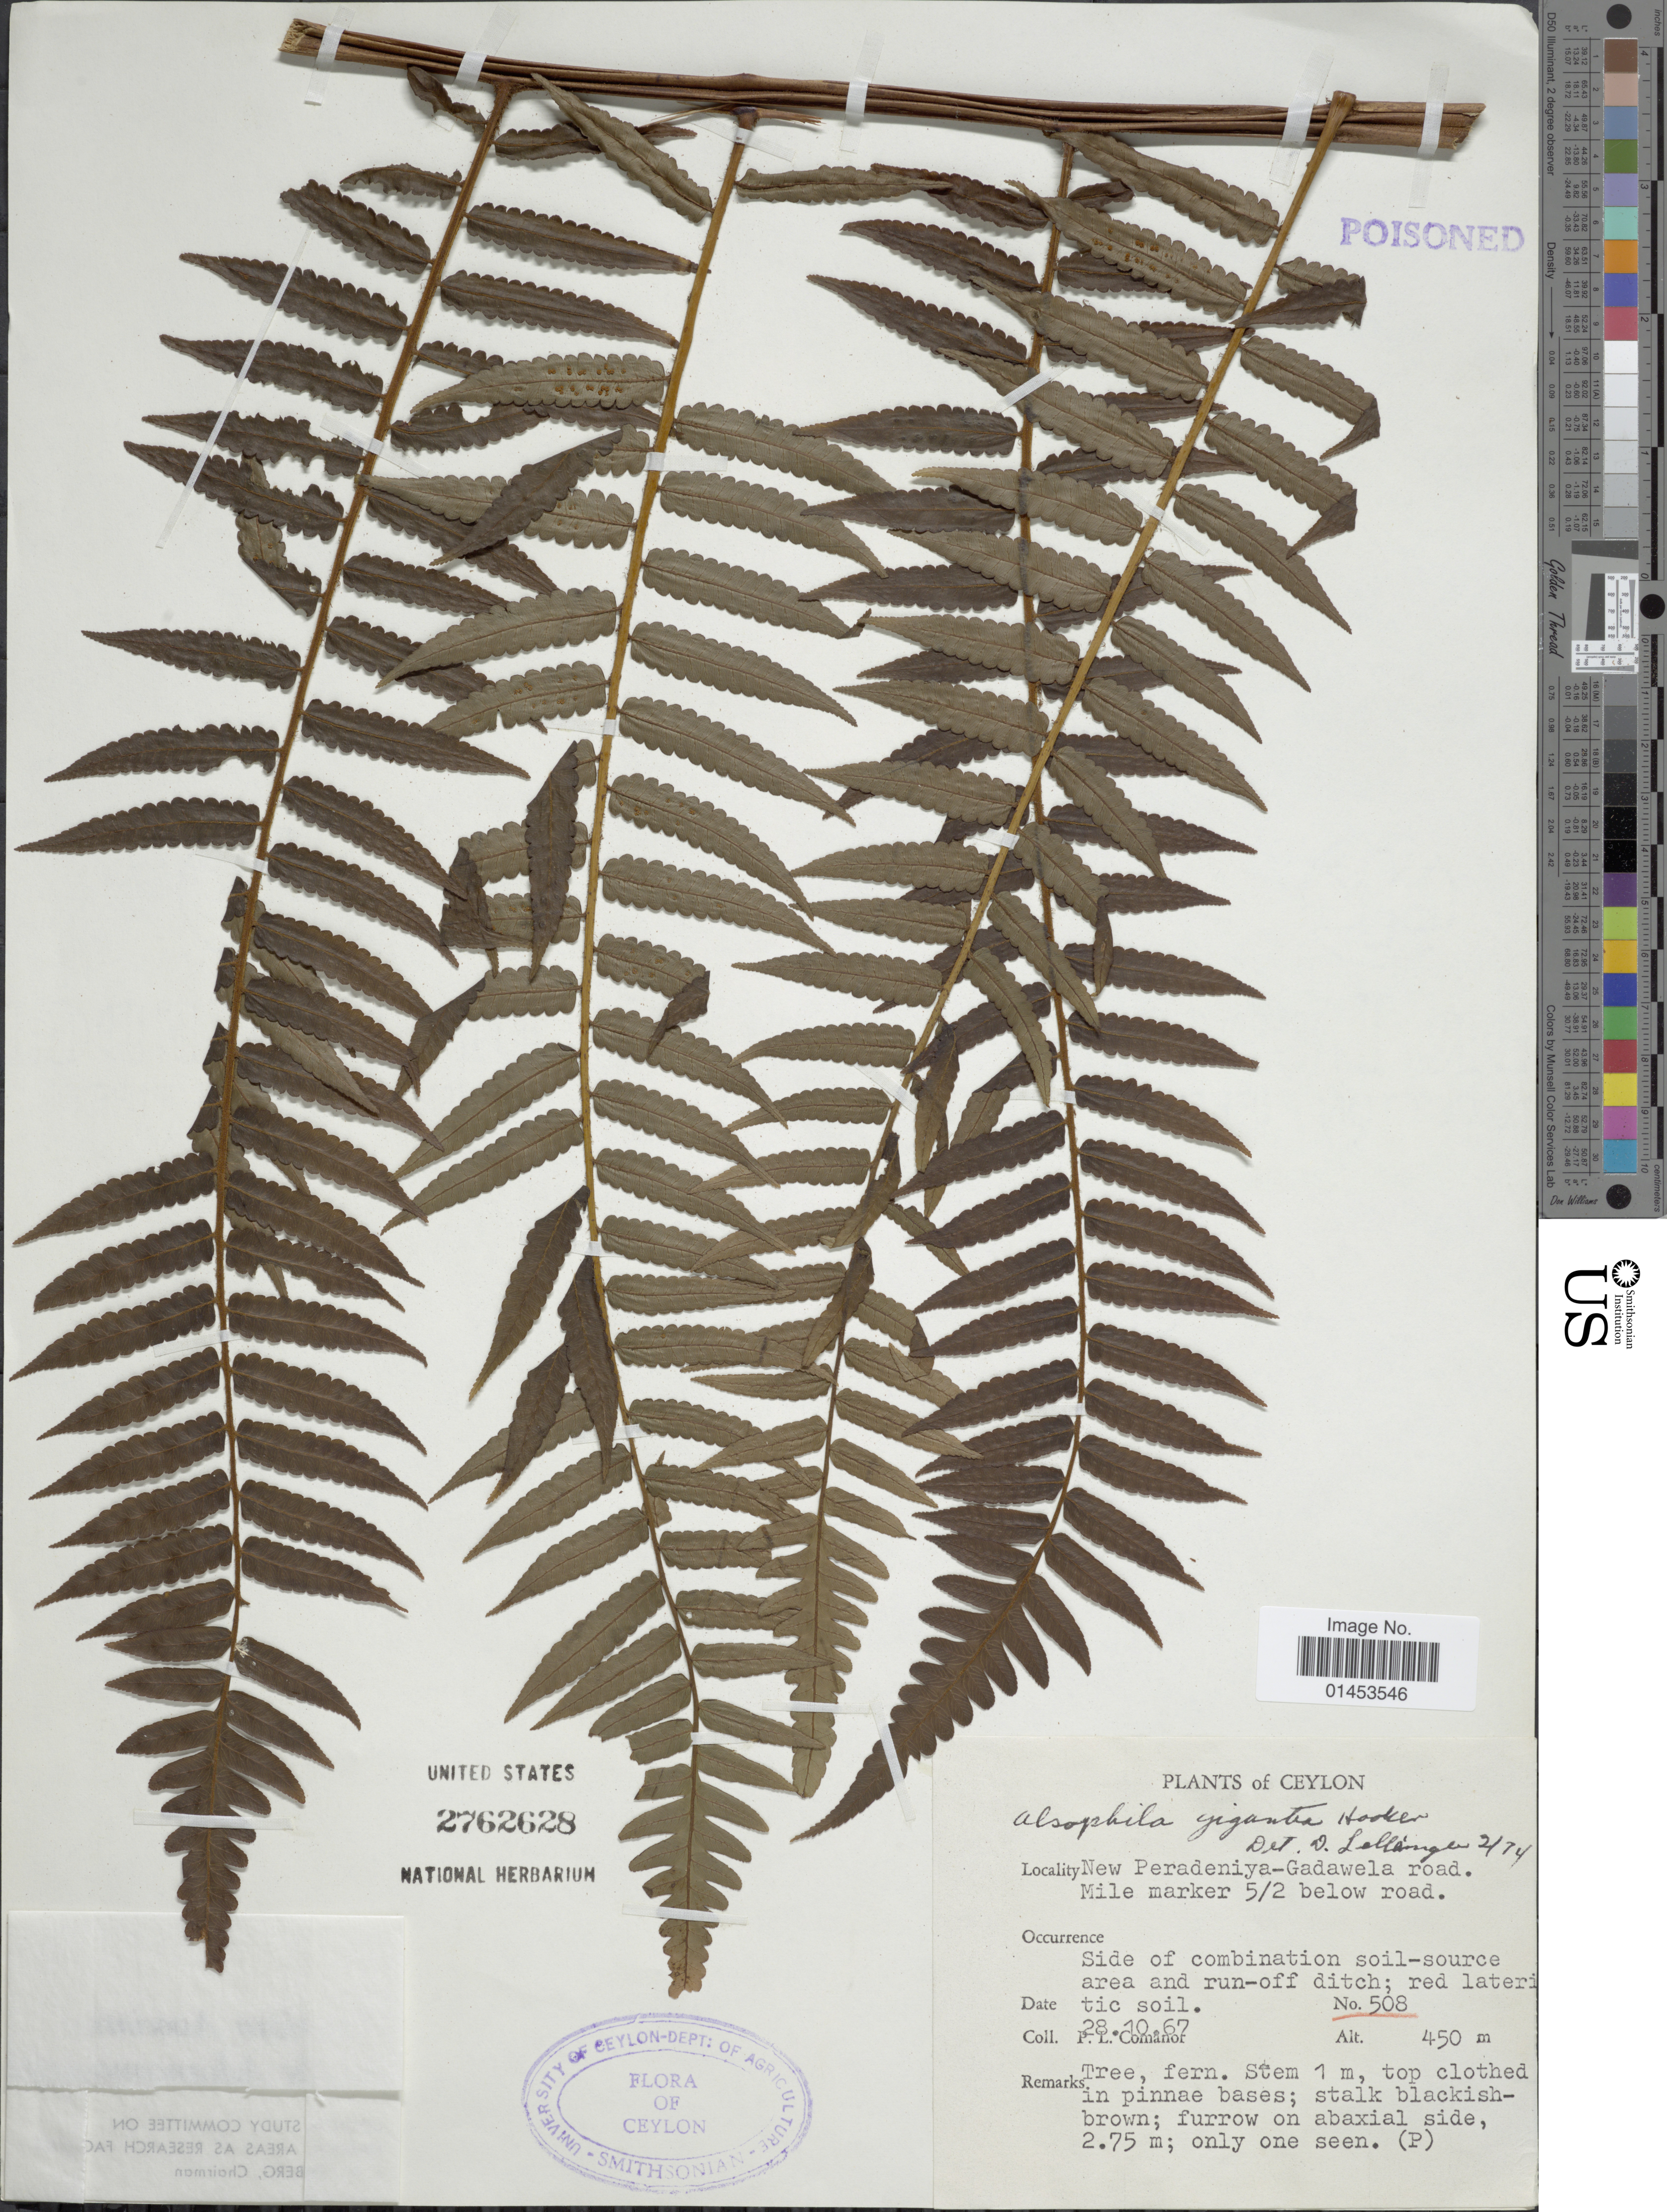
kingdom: Plantae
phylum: Tracheophyta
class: Polypodiopsida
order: Cyatheales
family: Cyatheaceae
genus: Cyathea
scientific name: Cyathea gigantea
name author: (Wall. ex Hook.) Holttum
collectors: P. Comanor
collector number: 508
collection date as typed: Transcribed d/m/y: 28/10/67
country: Sri Lanka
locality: Ceylon, New Peradeniya-Gadawela road, Mile marker 5/2 below road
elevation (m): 450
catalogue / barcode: US 2762628